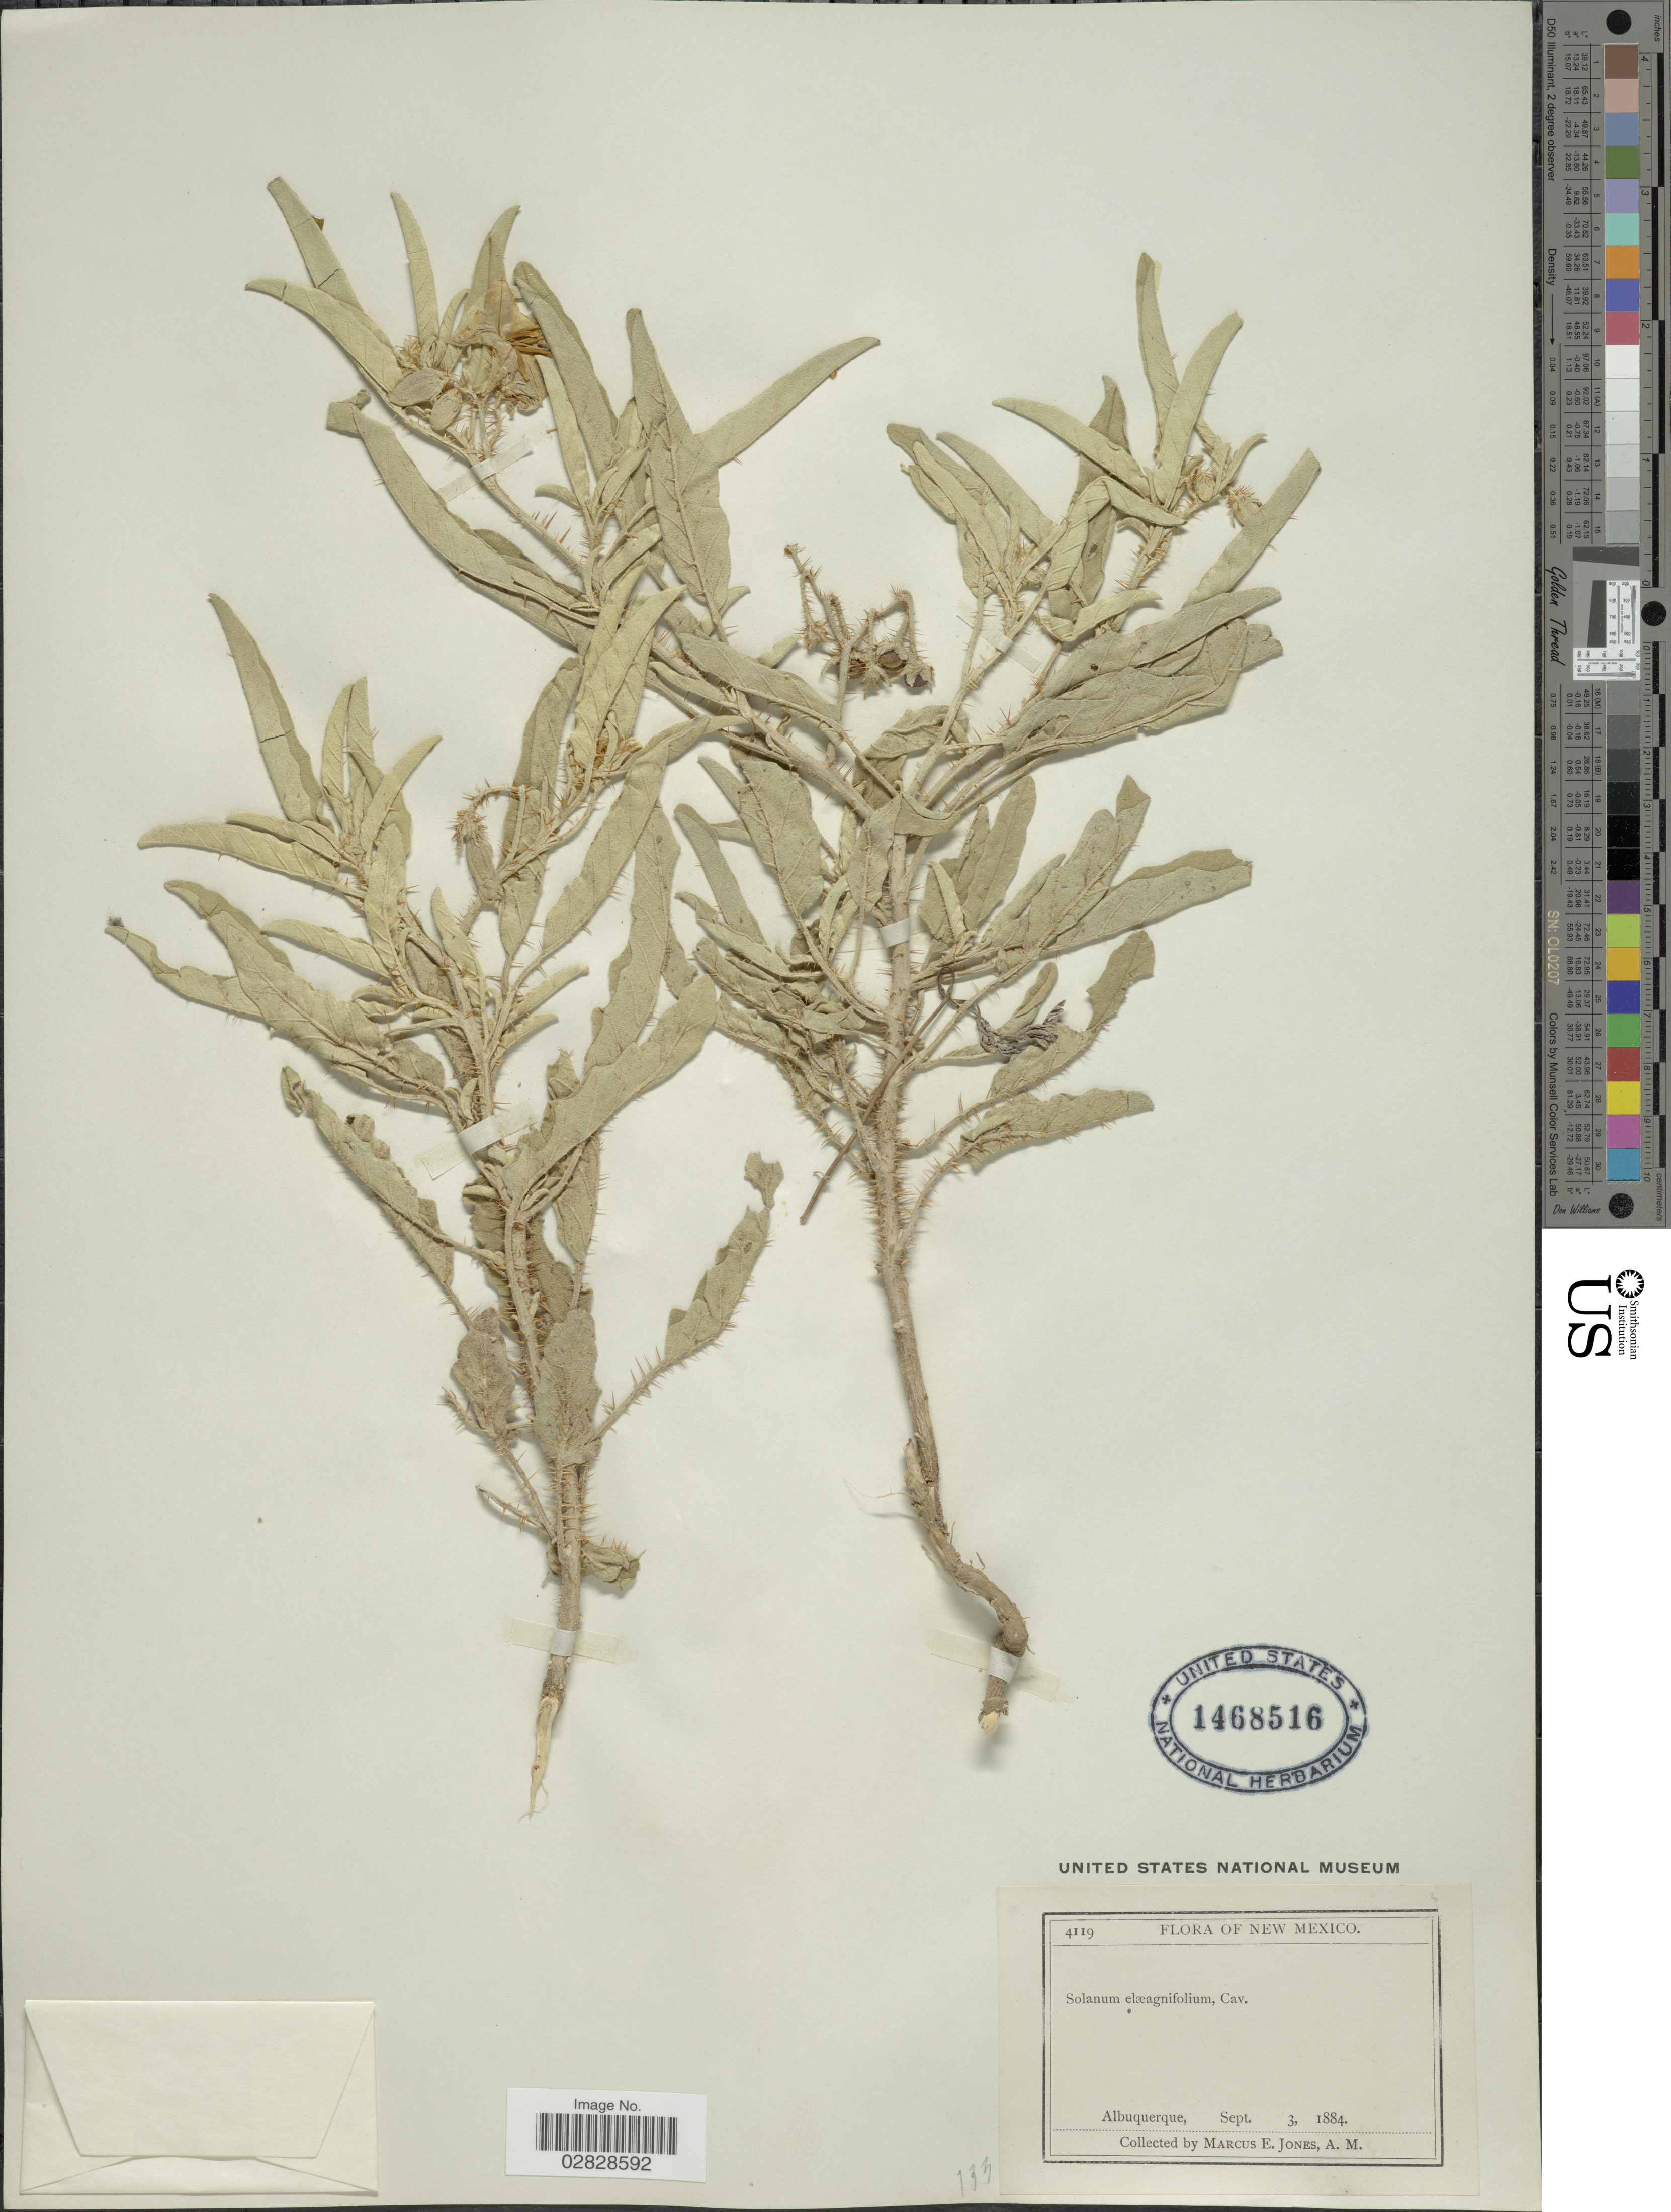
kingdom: Plantae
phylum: Tracheophyta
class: Magnoliopsida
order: Solanales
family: Solanaceae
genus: Solanum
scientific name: Solanum elaeagnifolium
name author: Cav.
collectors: M. E. Jones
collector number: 4119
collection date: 1884-09-03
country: United States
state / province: New Mexico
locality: Albuquerque.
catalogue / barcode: US 1468516